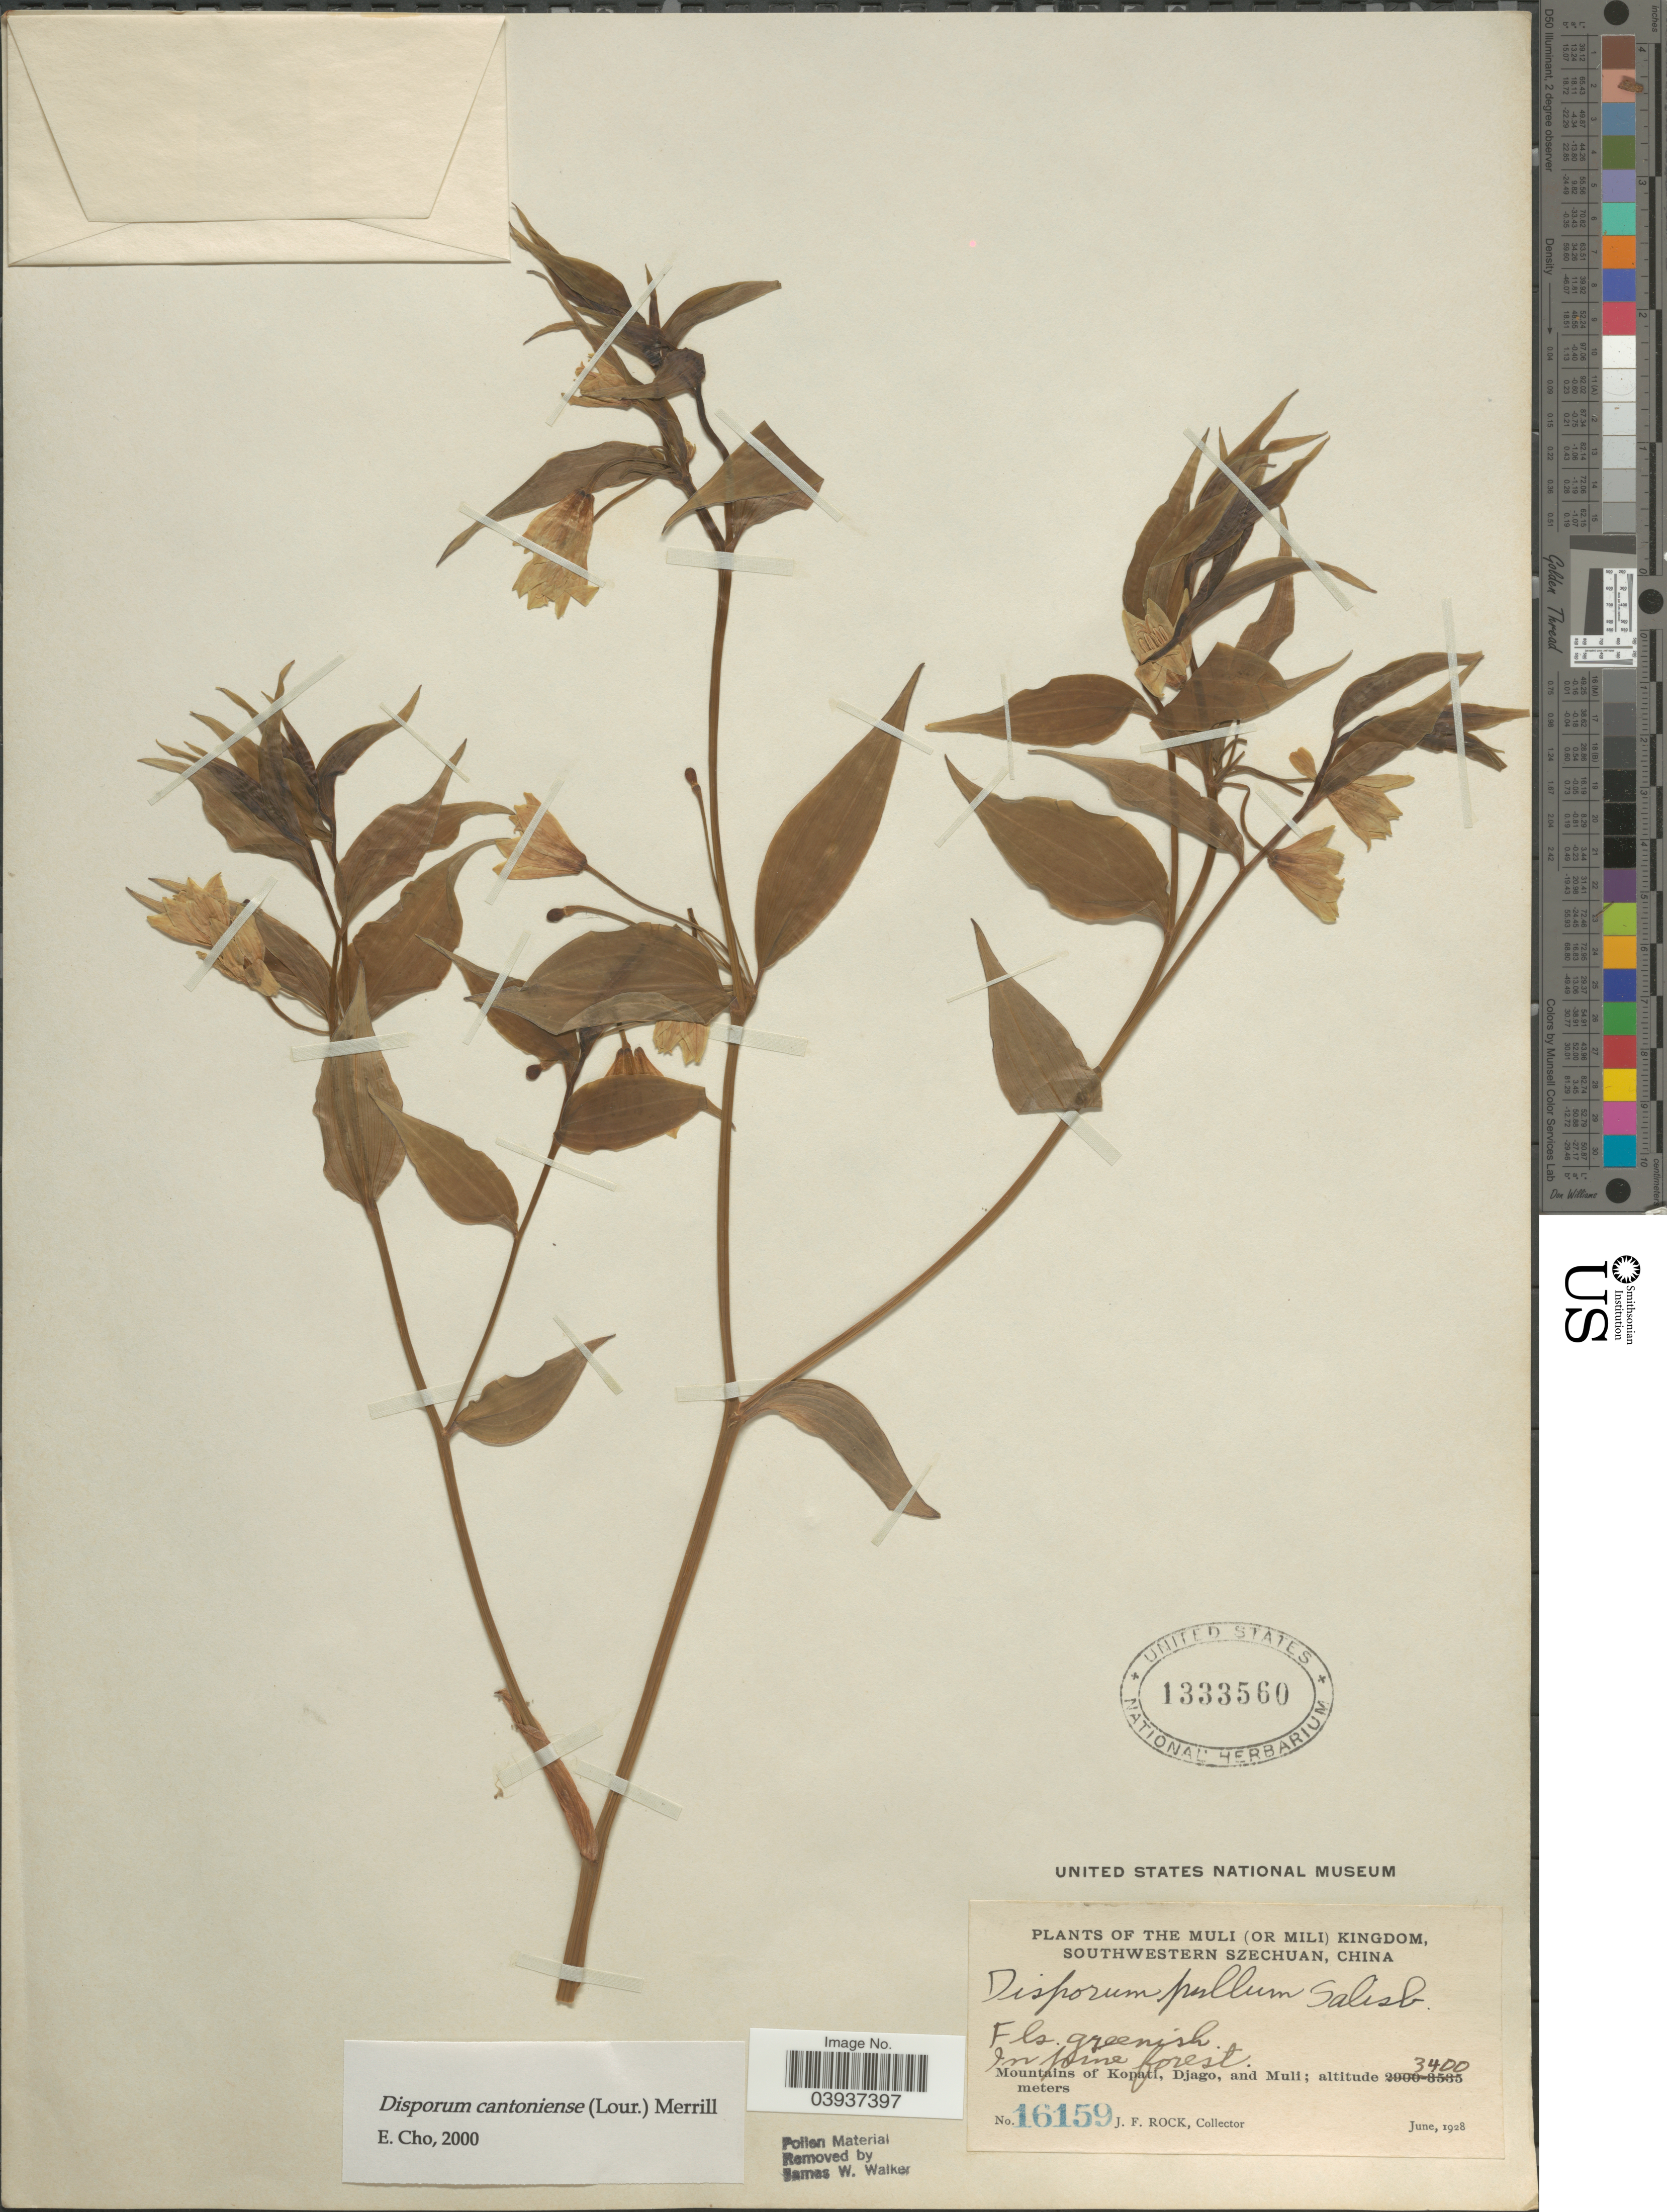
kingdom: Plantae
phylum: Tracheophyta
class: Liliopsida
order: Liliales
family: Colchicaceae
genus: Disporum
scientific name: Disporum cantoniense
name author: (Lour.) Merr.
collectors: J. Rock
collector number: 16159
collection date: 1928-06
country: China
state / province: Sichuan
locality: Muli (or Mili) Kingdom, Southwestern Szechuan. In pine forest. Mountains of Kopati, Djago, and Muli.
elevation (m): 3400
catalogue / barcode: US 1333560